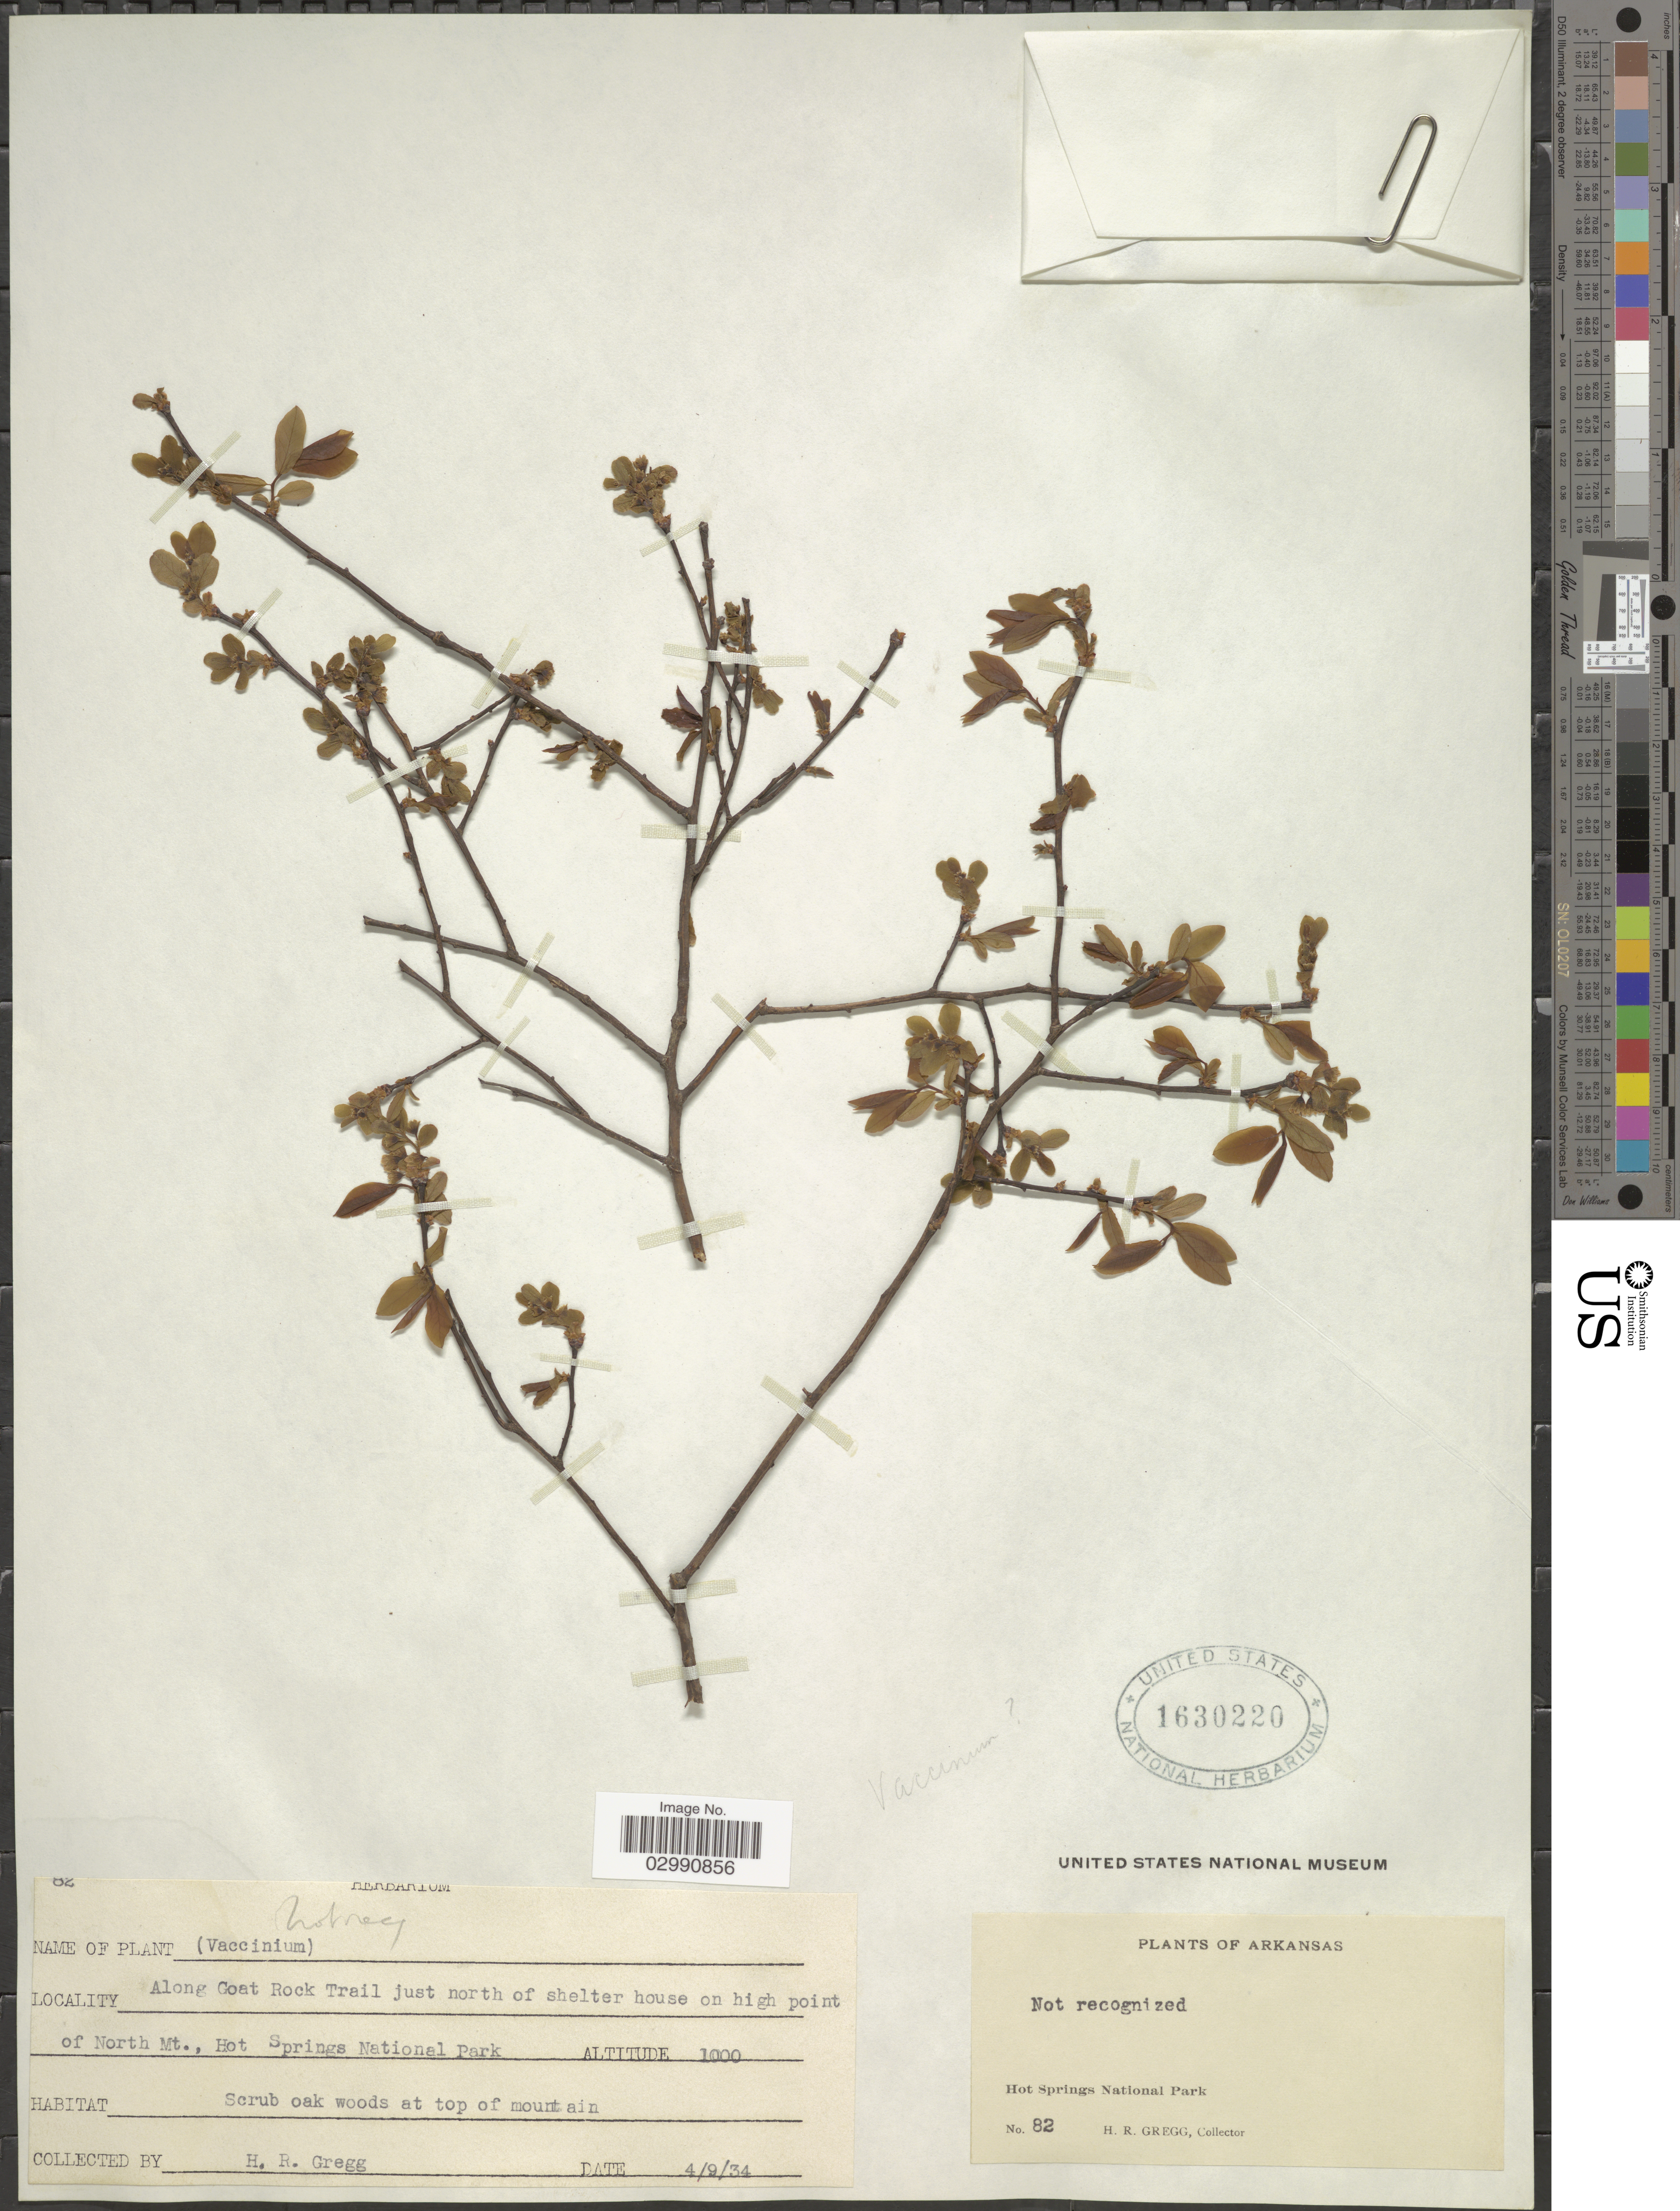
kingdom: Plantae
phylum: Tracheophyta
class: Magnoliopsida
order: Ericales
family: Ericaceae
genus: Vaccinium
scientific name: Vaccinium sp.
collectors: H. Gregg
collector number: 82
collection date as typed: Transcribed d/m/y: 9/4/34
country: United States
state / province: Arkansas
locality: Along Goat Rock Trail just north of shelter house on high point of North Mt., Hot Springs National Park.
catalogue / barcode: US 1630220